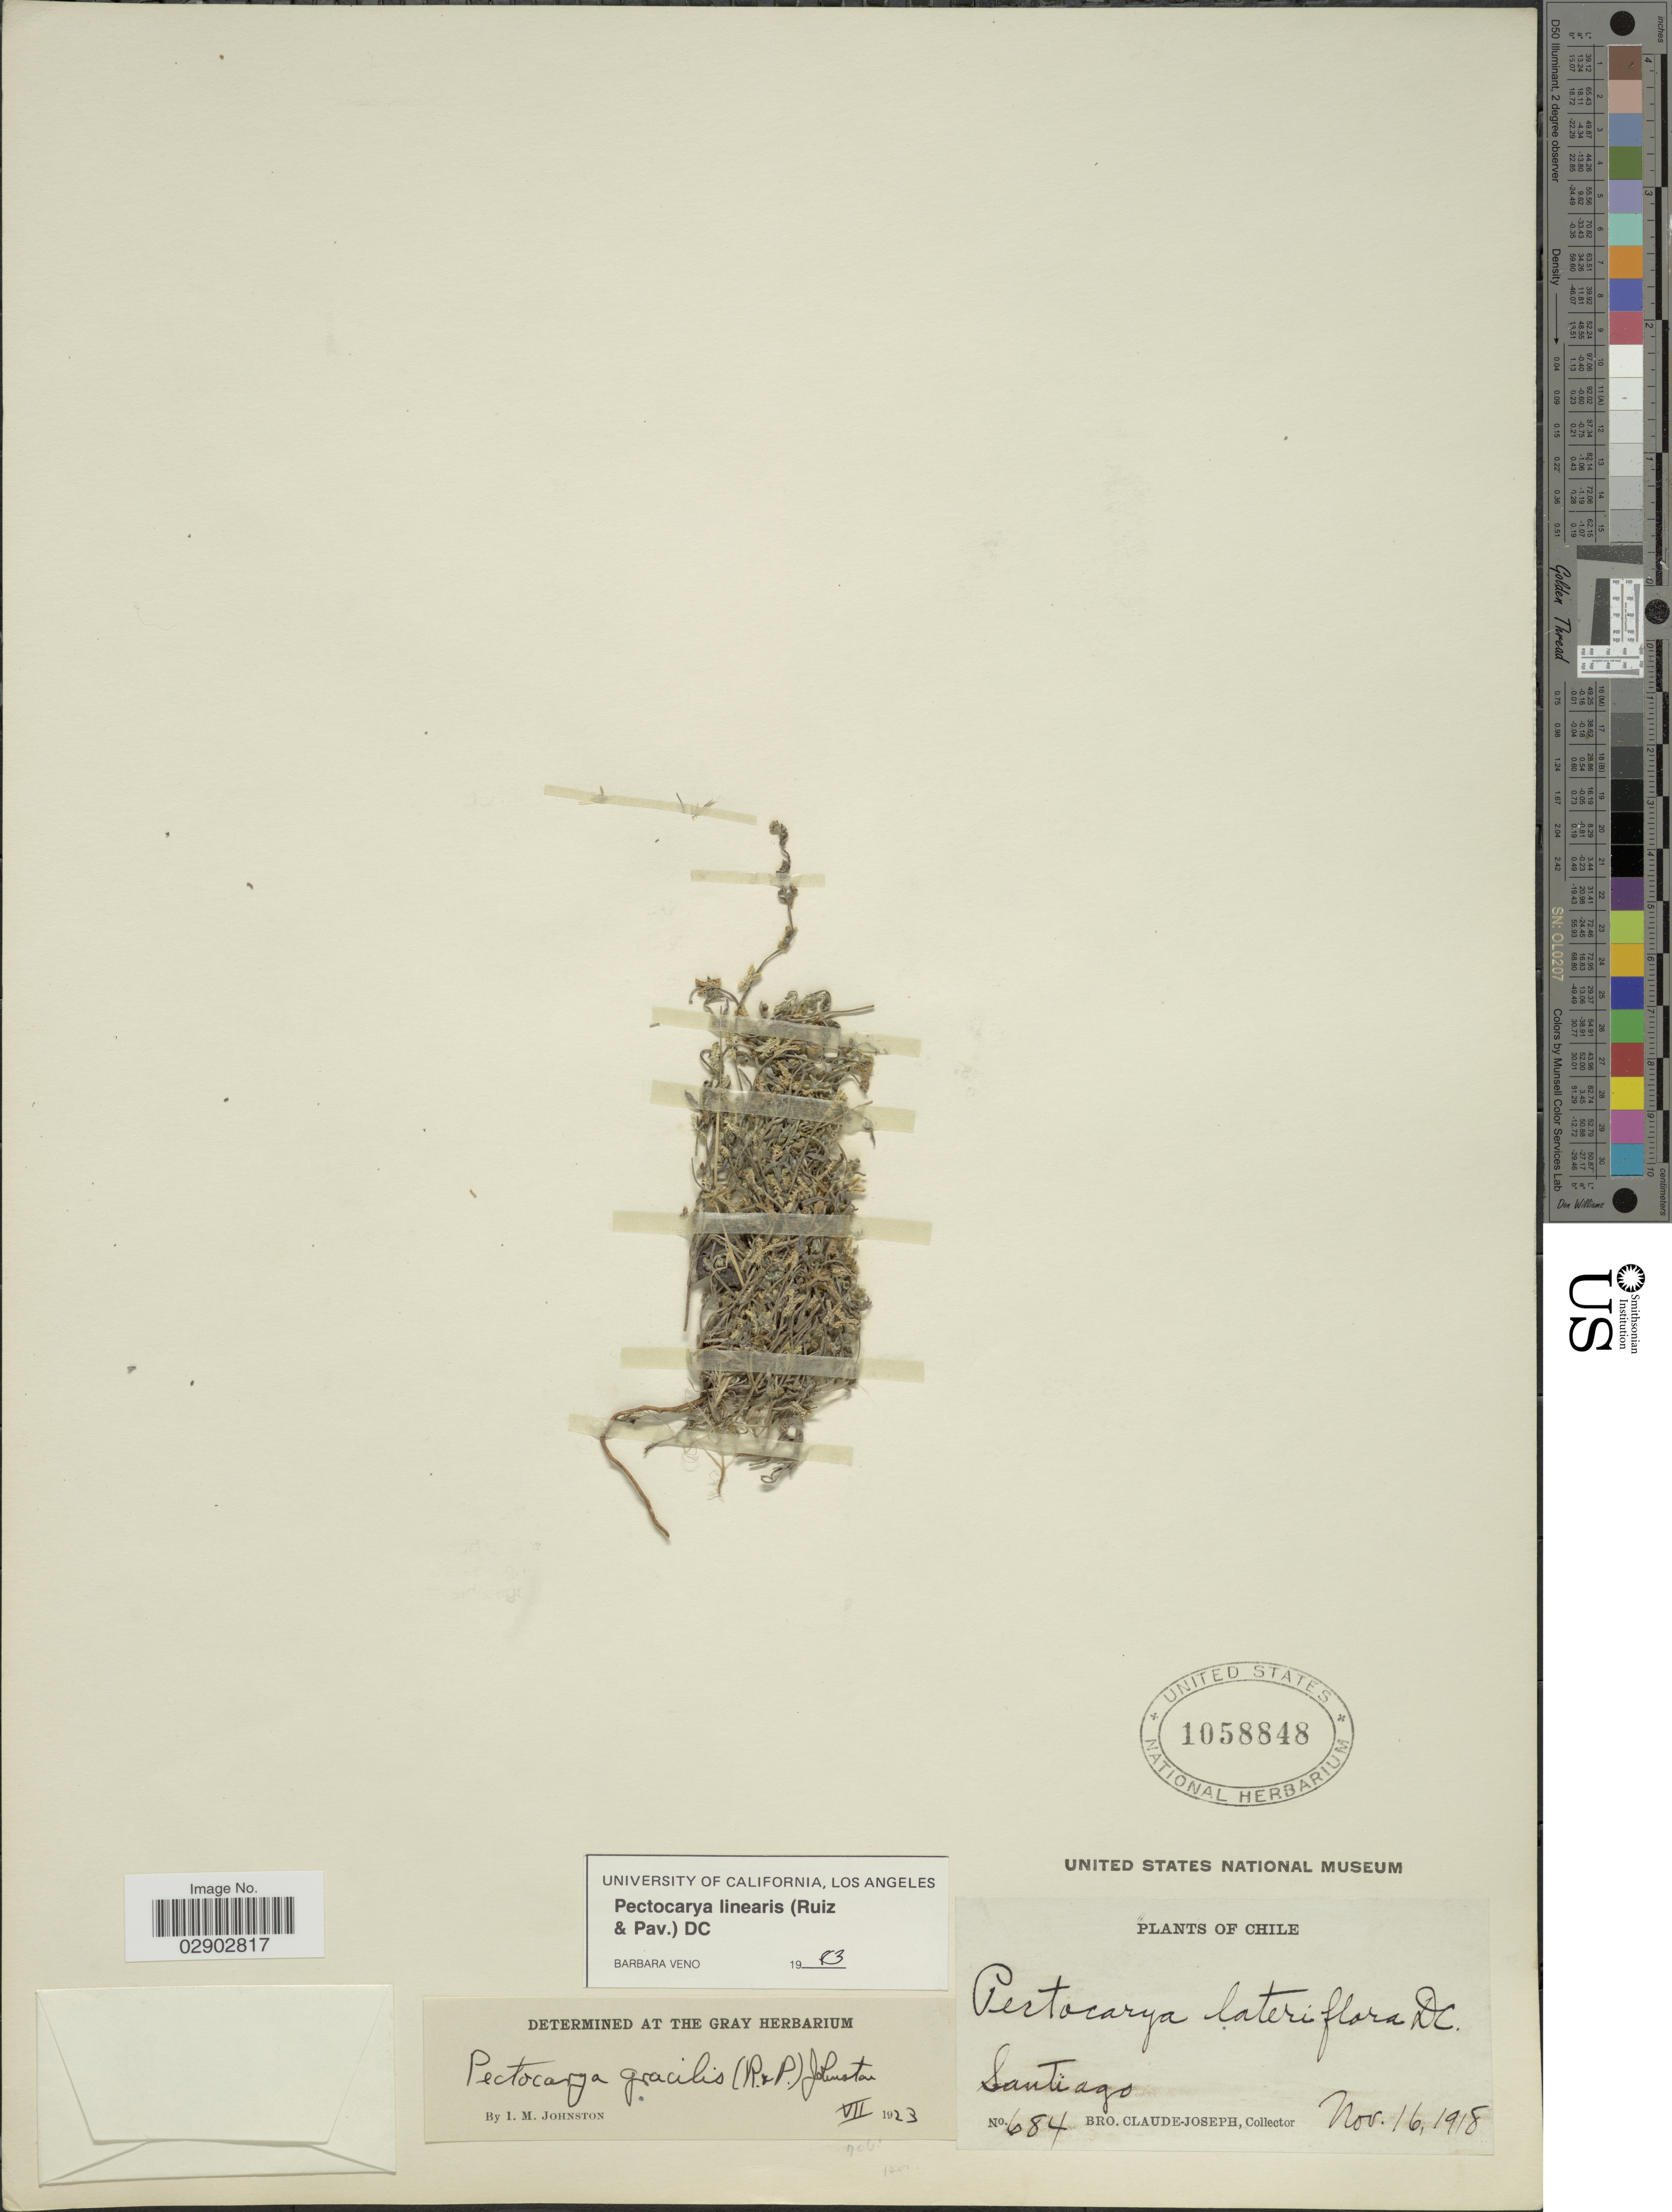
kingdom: Plantae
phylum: Tracheophyta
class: Magnoliopsida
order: Boraginales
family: Boraginaceae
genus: Pectocarya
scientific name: Pectocarya linearis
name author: (Ruiz & Pav.) DC.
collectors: Bro. Claude-Joseph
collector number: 684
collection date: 1918-11-16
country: Chile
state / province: Región Metropolitana (RM)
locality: Santiago.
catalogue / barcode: US 1058848